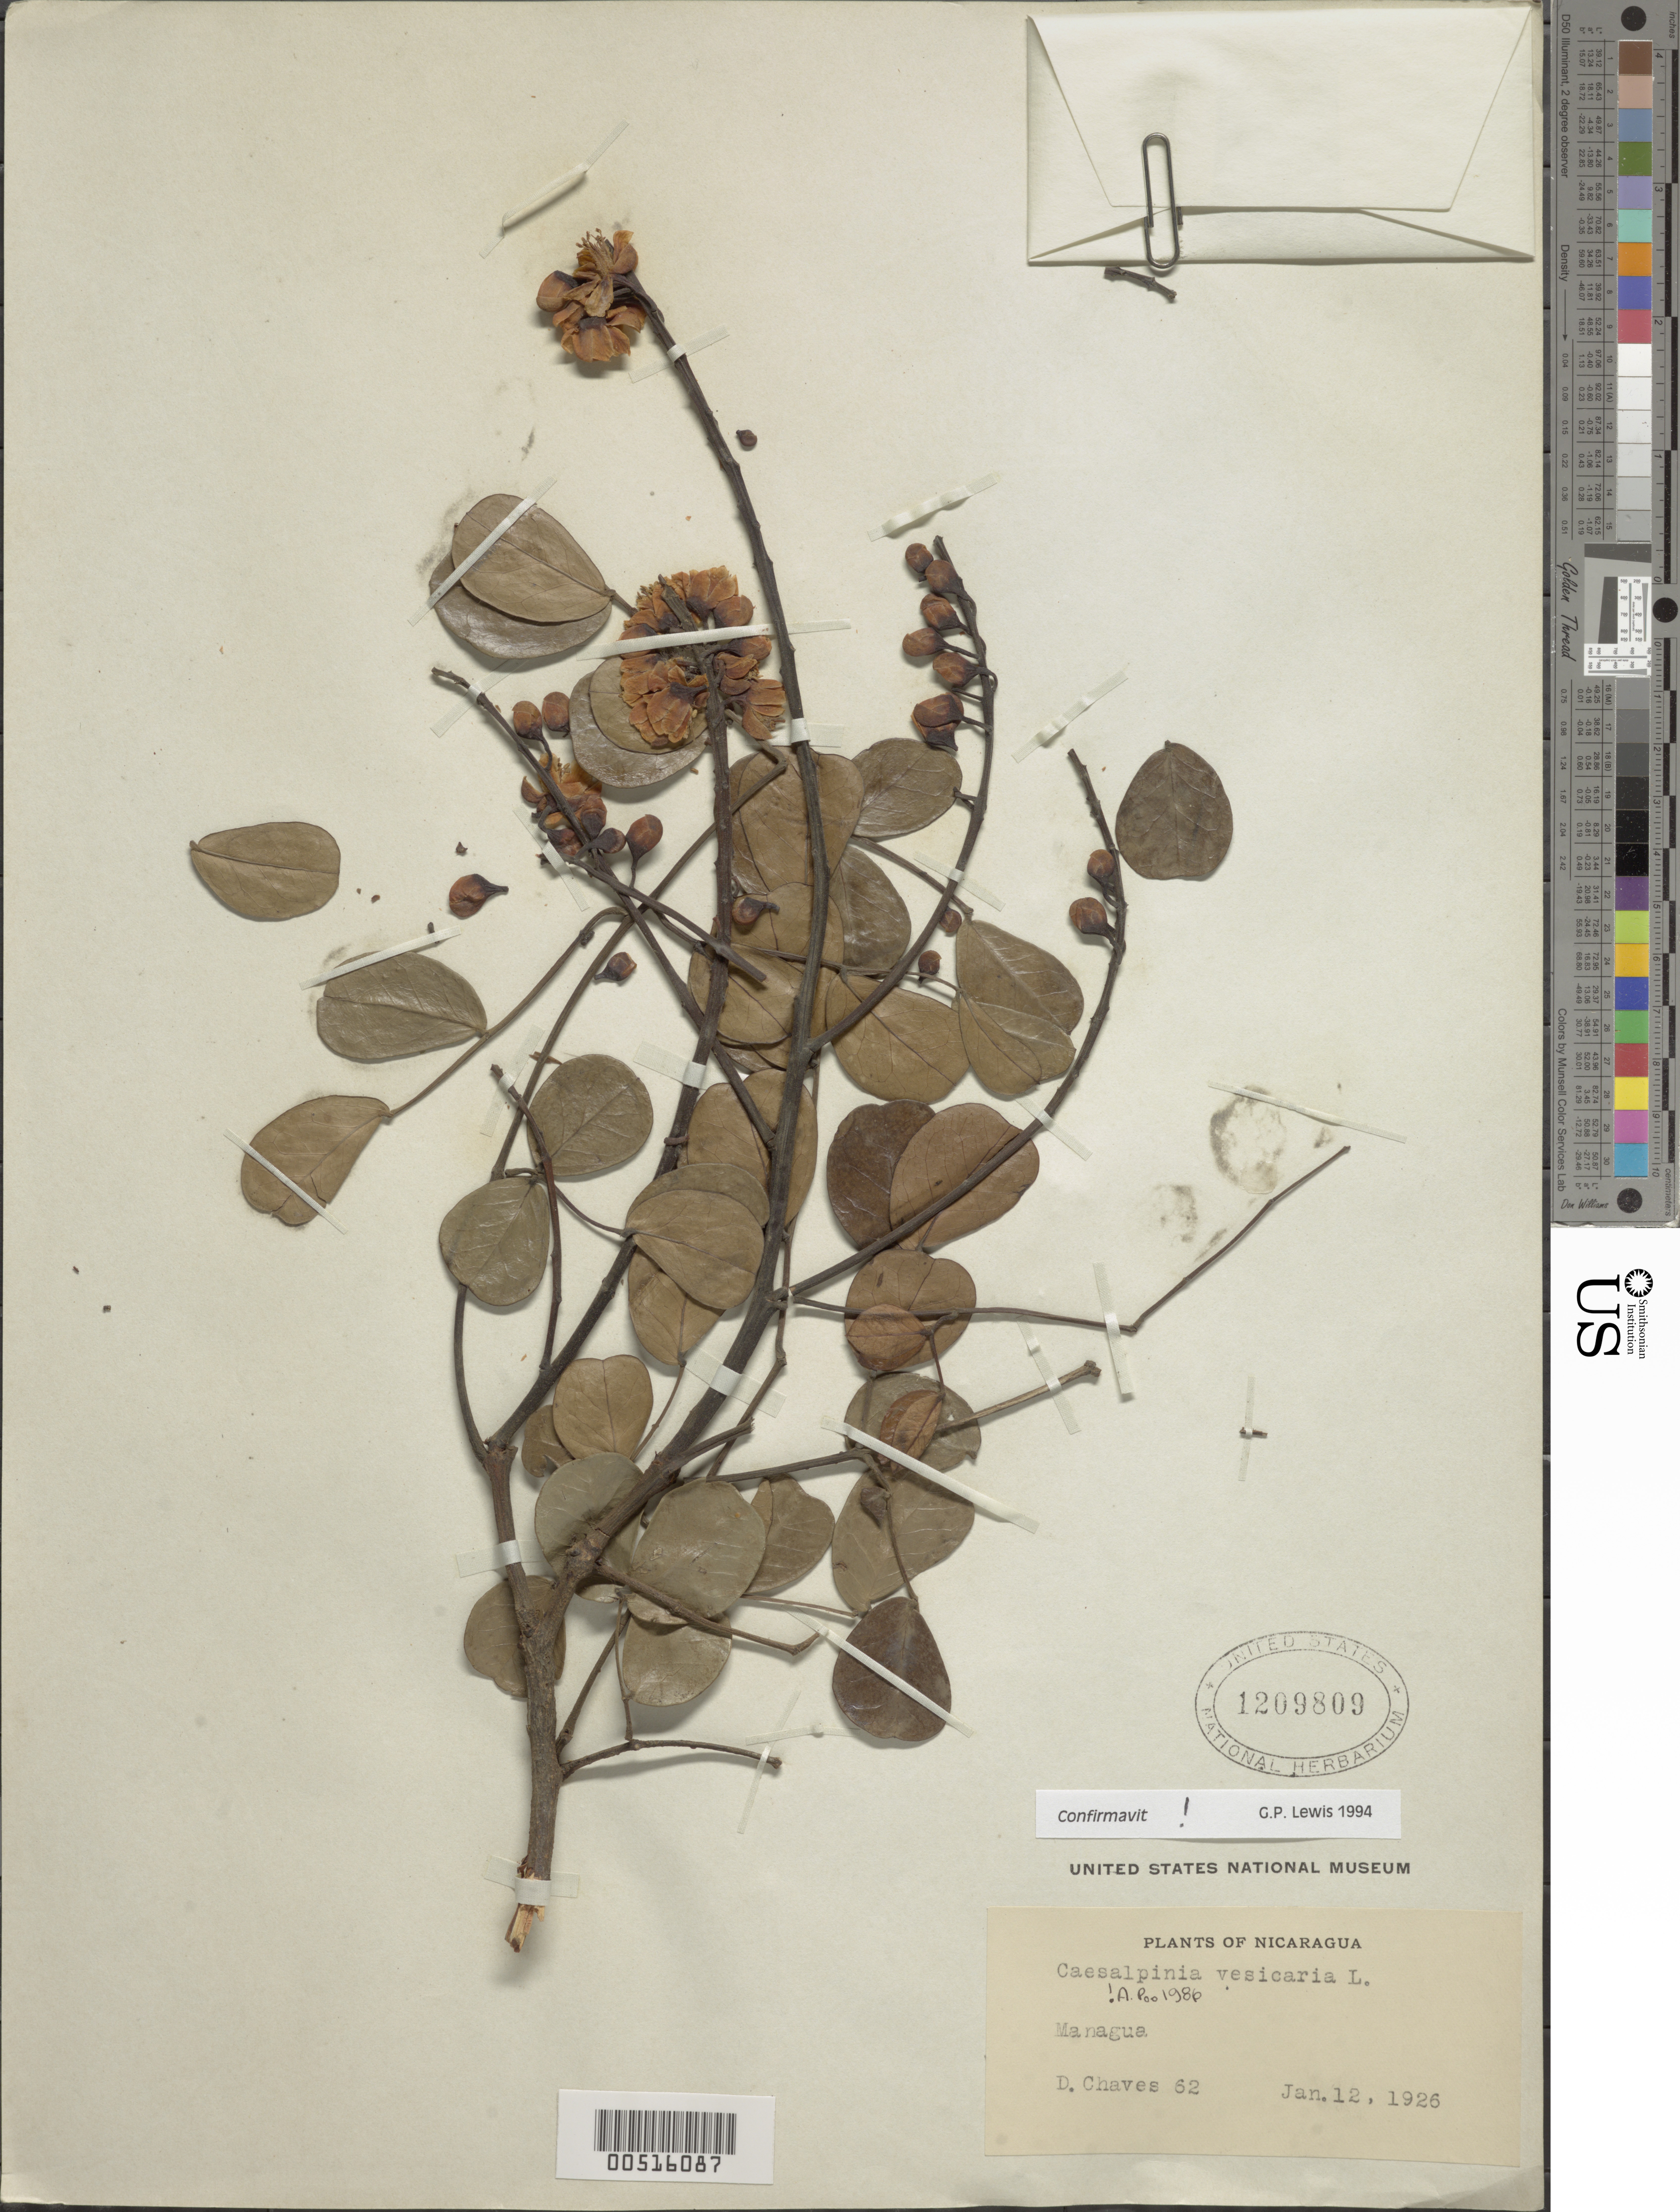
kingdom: Plantae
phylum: Tracheophyta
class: Magnoliopsida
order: Fabales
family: Fabaceae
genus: Tara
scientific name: Tara vesicaria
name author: (L.) Molinari et al.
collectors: D. Chaves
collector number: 62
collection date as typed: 12 Jan 1926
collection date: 1926-01-12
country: Nicaragua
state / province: Managua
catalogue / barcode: US 1209809